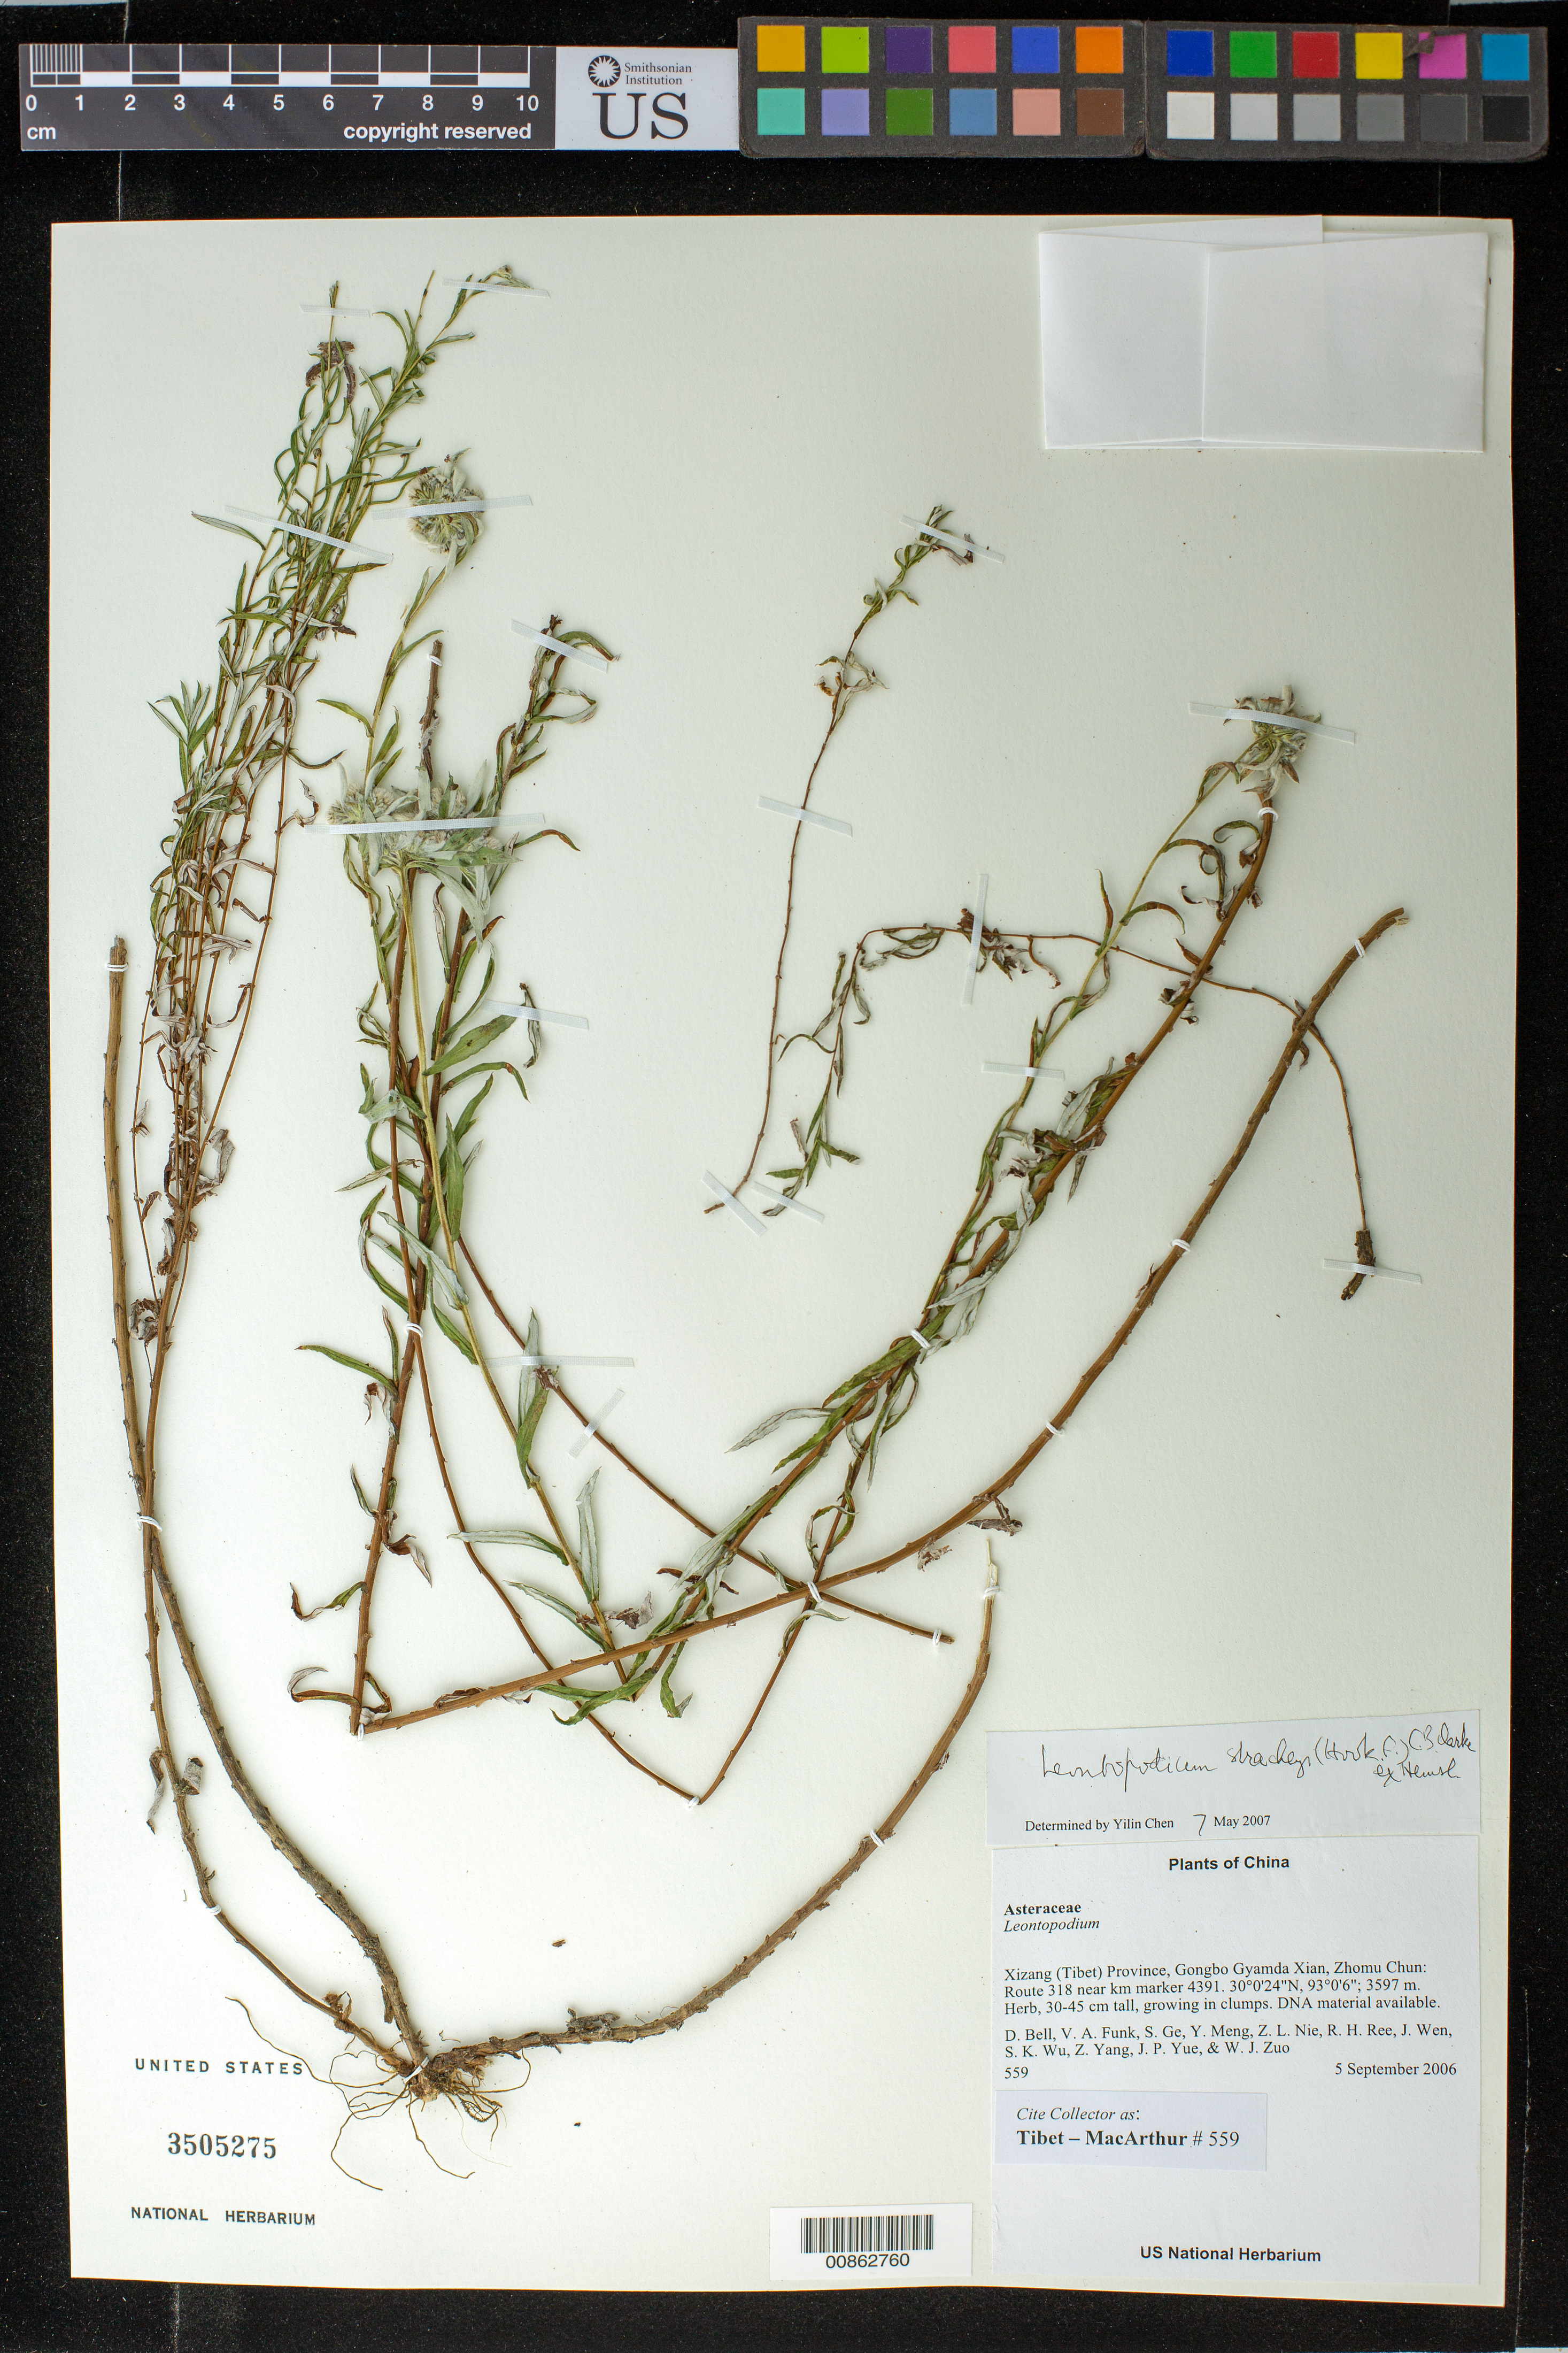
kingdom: Plantae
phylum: Tracheophyta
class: Magnoliopsida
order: Asterales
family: Asteraceae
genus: Leontopodium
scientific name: Leontopodium stracheyi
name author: (Hook. f.) C.B. Clarke ex Hemsl.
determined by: Yilin Chen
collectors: Tibet-MacArthur, D. A. Bell, V. Funk, S. Ge, Y. Meng, Z. Nie, R. Ree, J. Wen, S. K. Wu, Z. Yang, J. Yue & W. Zuo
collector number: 559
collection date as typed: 05 Sep 2006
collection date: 2006-09-05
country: China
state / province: Xizang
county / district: Gongbo Gyamda Xian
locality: Zhomu Chun. Route 318 near km marker 4391.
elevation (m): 3597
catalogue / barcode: US 3505275